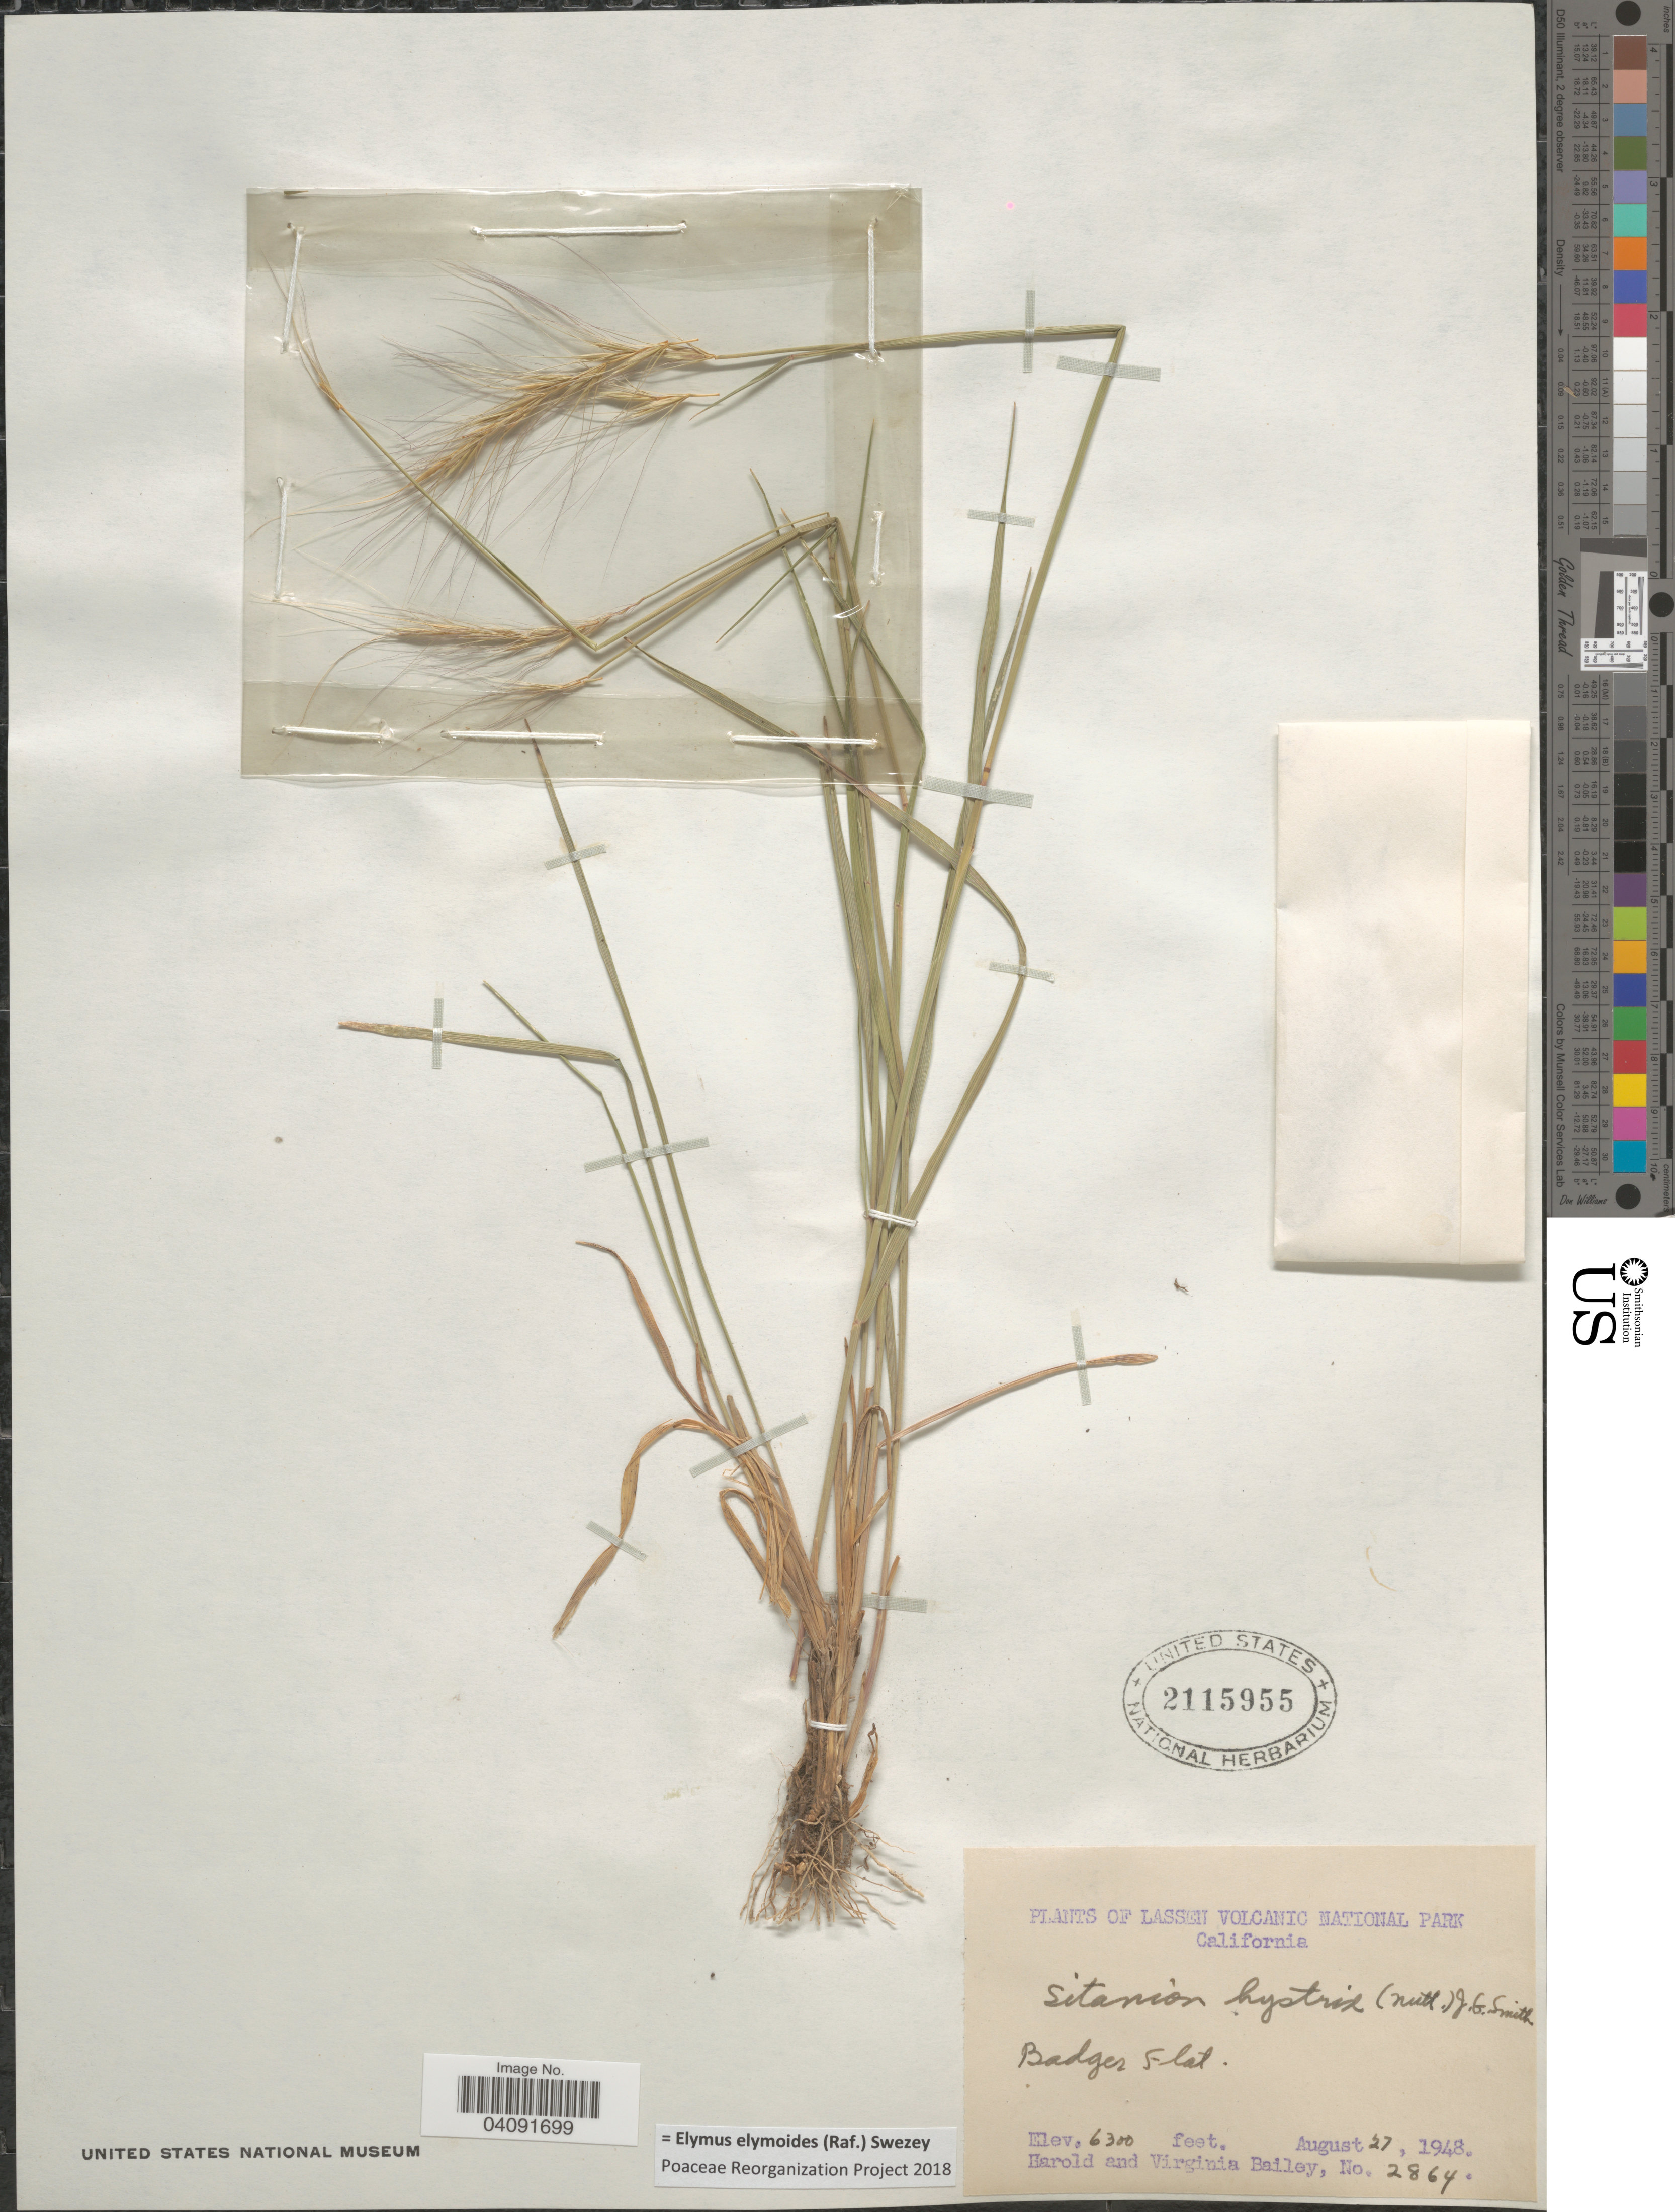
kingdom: Plantae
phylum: Tracheophyta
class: Liliopsida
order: Poales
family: Poaceae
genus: Elymus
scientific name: Elymus elymoides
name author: (Raf.) Swezey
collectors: H. Bailey & V. L. Bailey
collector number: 2864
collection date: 1948-08-27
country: United States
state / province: California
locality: Lassen Volcanic National Park. Badger Flat.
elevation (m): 1920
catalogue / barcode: US 2115955